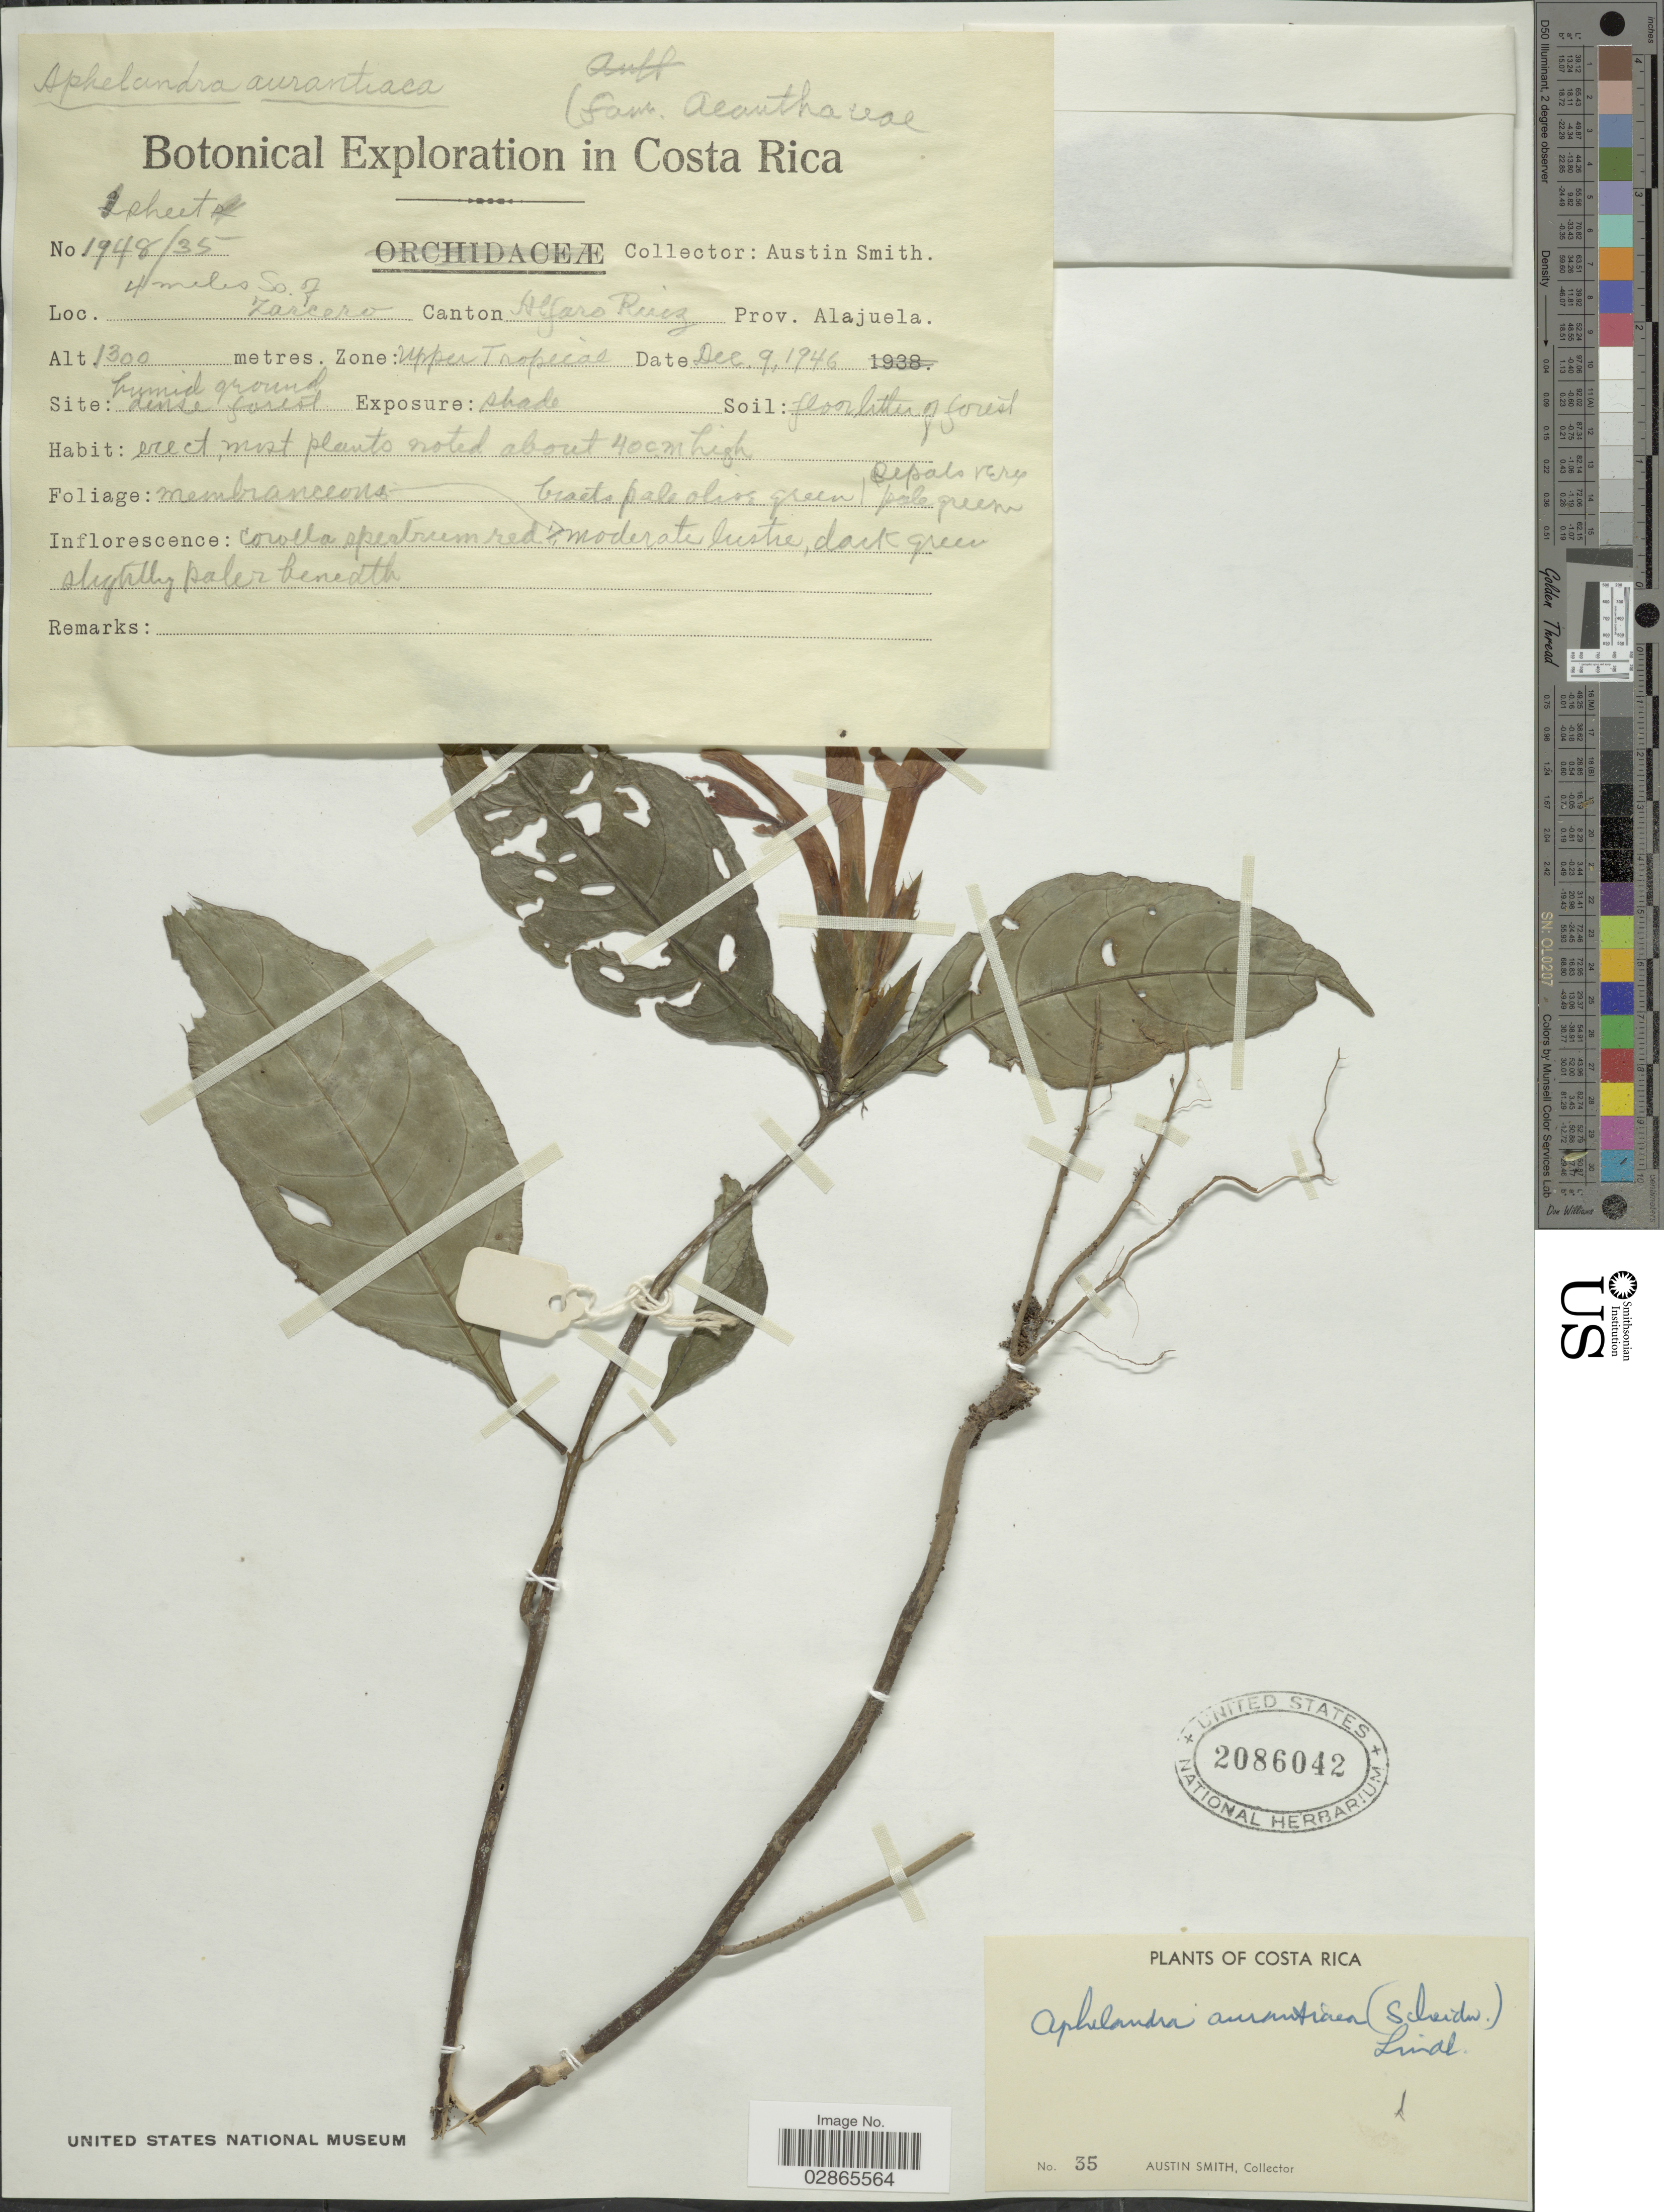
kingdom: Plantae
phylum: Tracheophyta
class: Magnoliopsida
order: Lamiales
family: Acanthaceae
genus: Aphelandra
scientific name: Aphelandra aurantiaca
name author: (Scheidw.) Lindl.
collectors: Aust P. Smith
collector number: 1948/35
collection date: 1946-12-09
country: Costa Rica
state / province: Alajuela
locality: Zarcero. Canton Alfaro Ruiz. Zone: Upper tropical.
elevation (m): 1300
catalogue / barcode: US 2086042